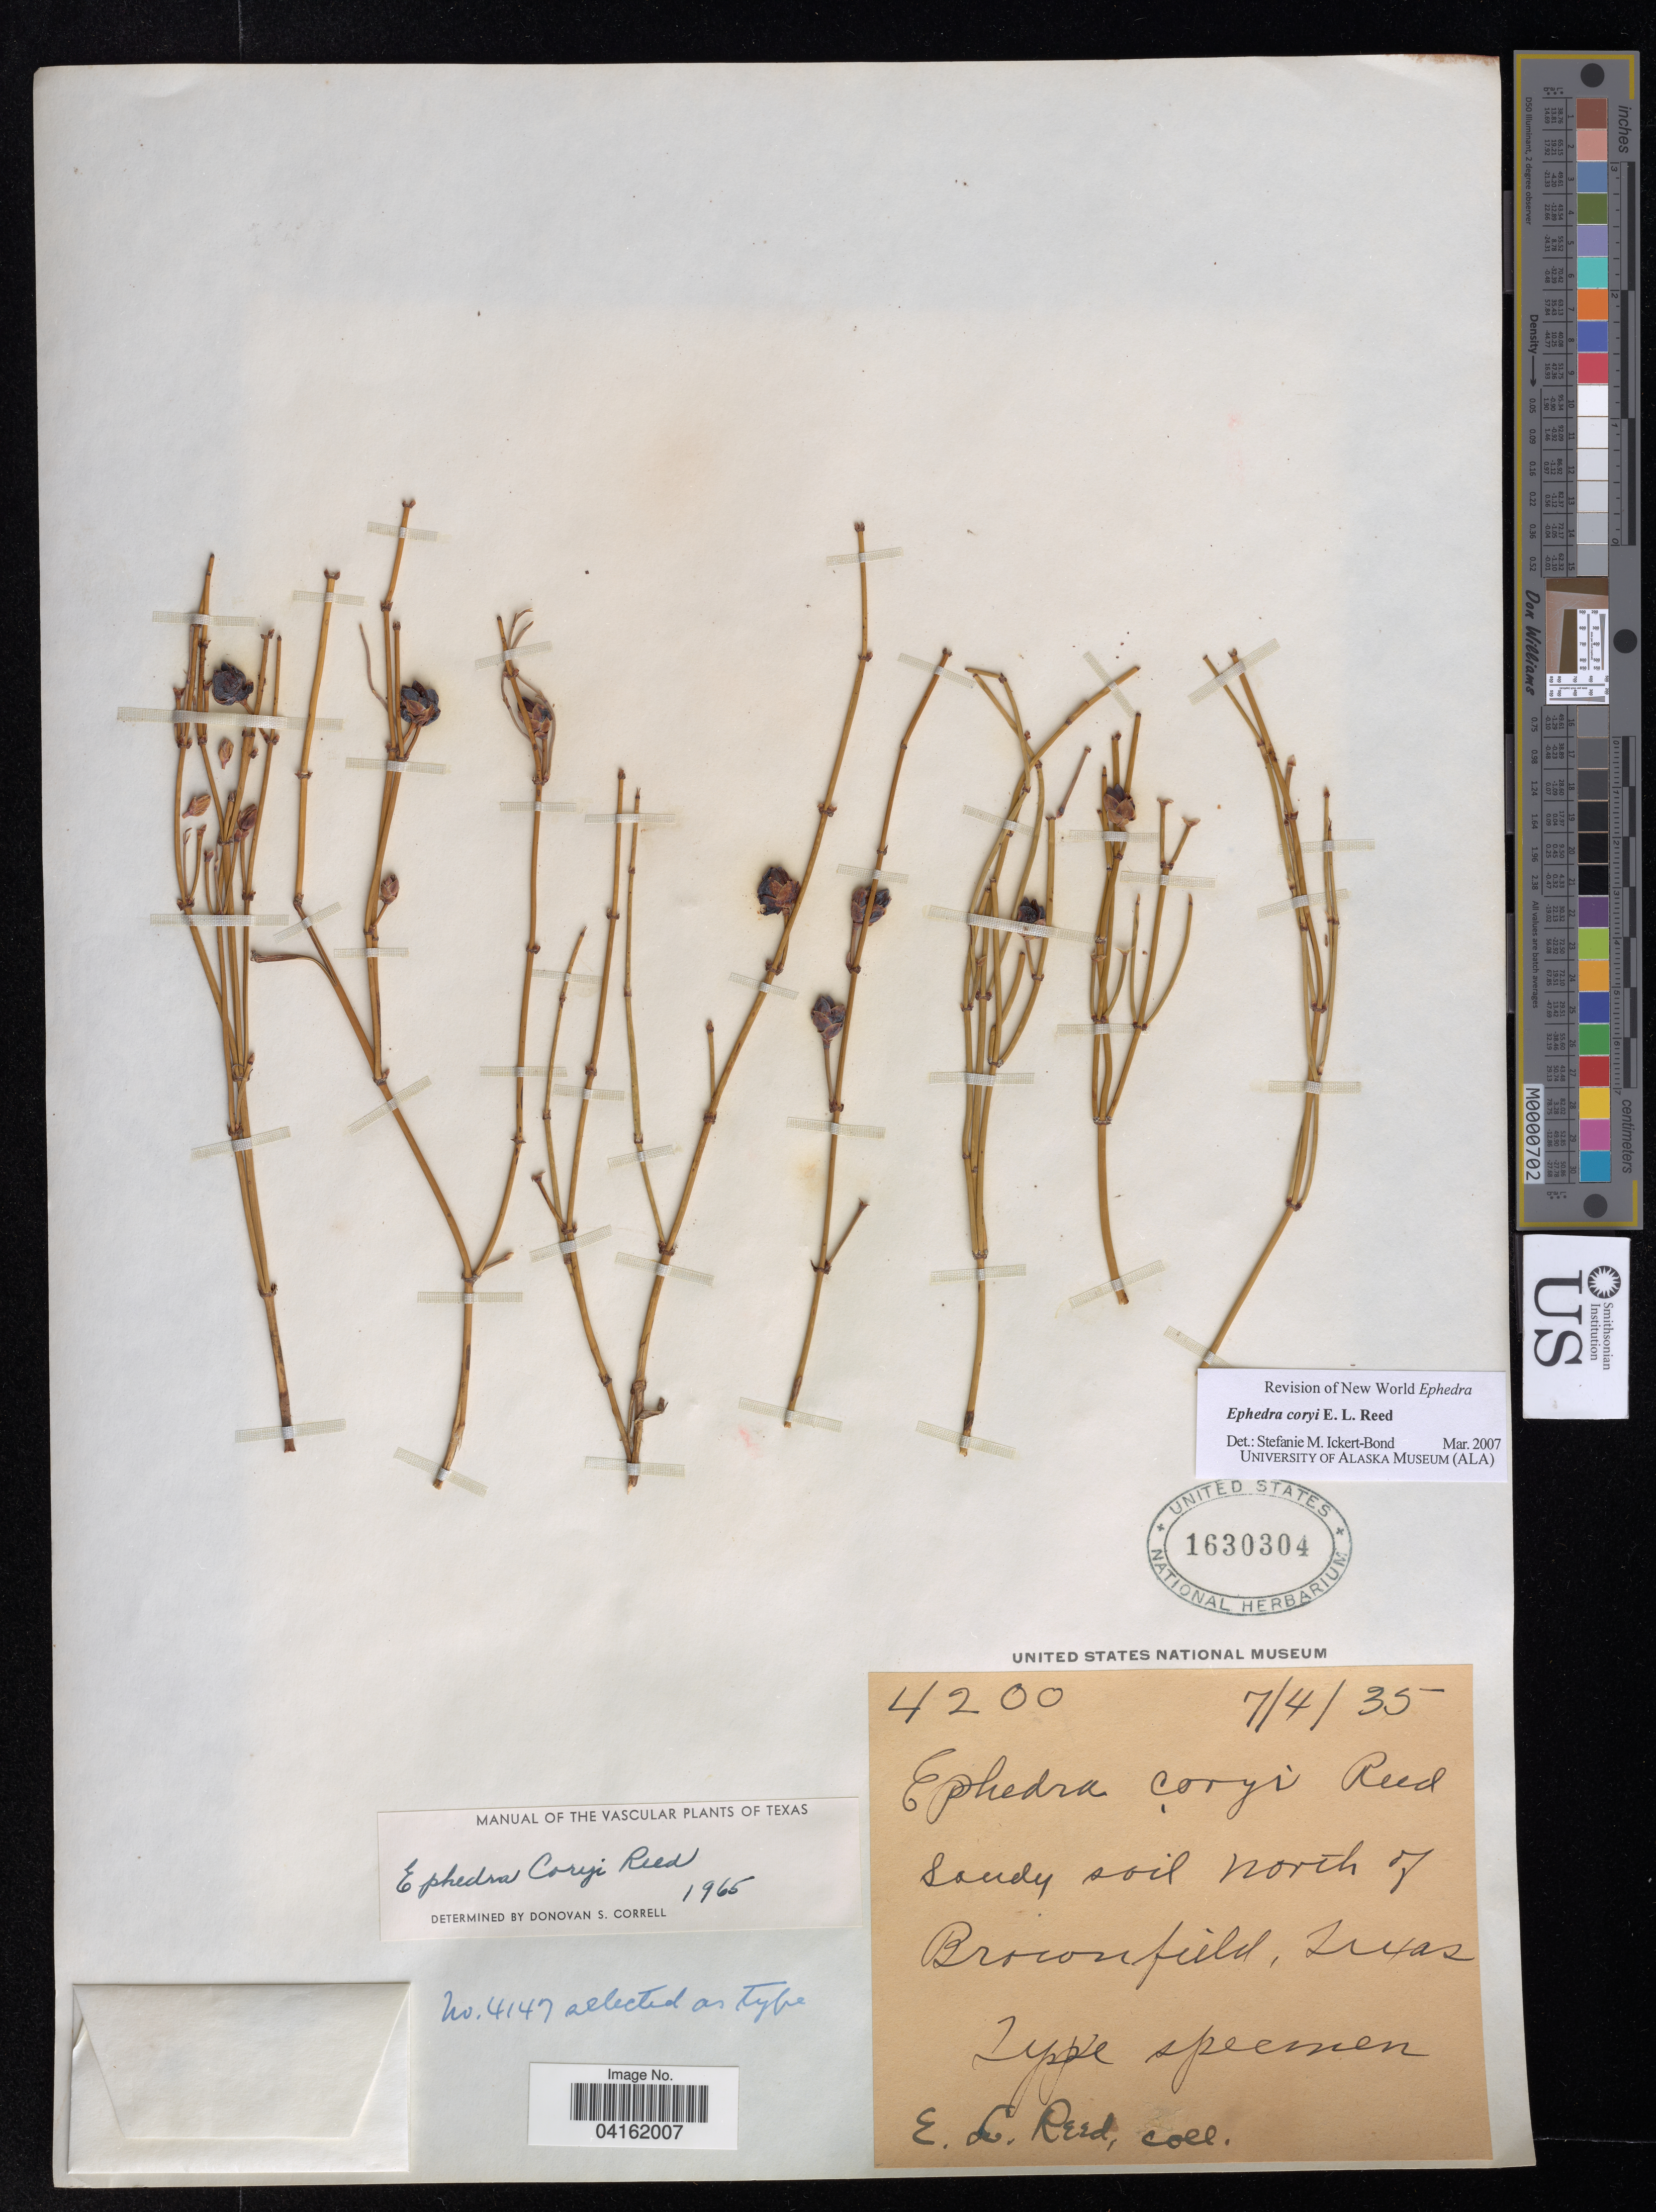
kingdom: Plantae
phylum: Tracheophyta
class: Gnetopsida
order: Ephedrales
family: Ephedraceae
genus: Ephedra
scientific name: Ephedra coryi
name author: E.L. Reed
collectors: E. Reed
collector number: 4200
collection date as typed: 4 7 35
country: United States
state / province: Texas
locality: Sandy soil north of Brownfield.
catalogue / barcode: US 1630304